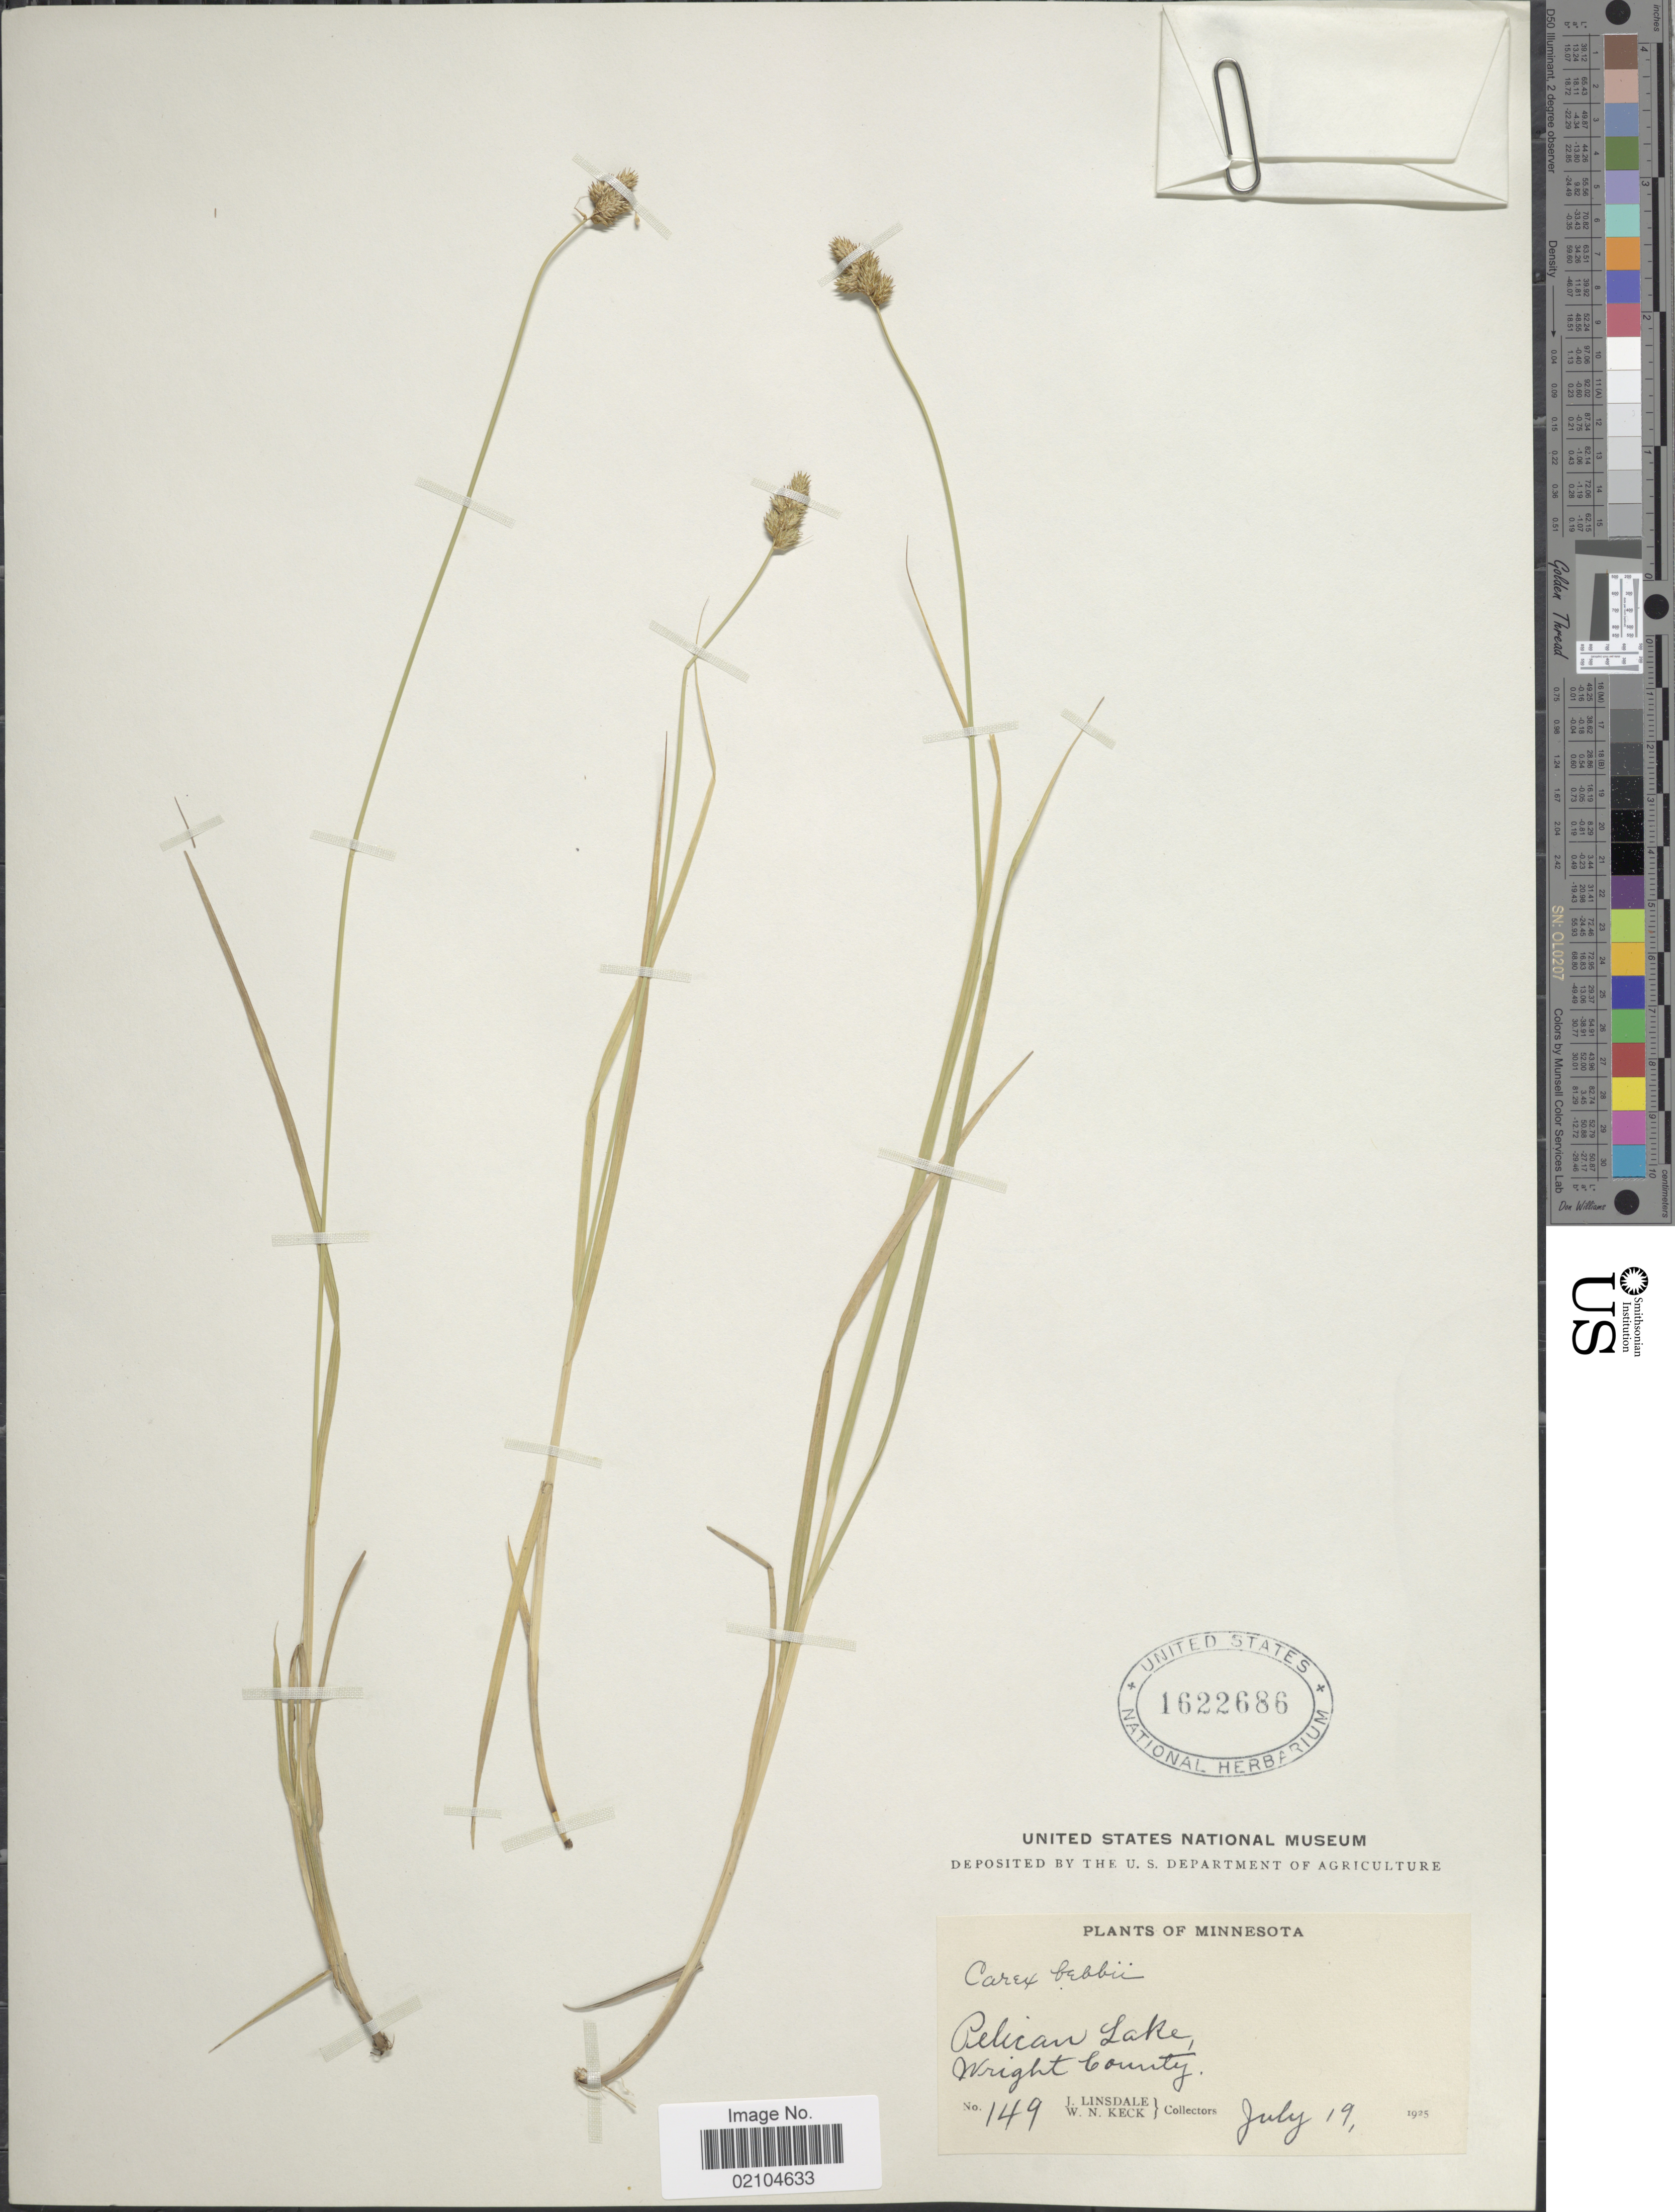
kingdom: Plantae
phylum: Tracheophyta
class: Liliopsida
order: Poales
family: Cyperaceae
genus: Carex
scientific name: Carex bebbii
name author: (L.H. Bailey) Olney ex Fernald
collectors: J. Linsdale & W. Keck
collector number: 149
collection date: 1925-07-19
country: United States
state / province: Minnesota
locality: Pelican Lake, Wright County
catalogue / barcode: US 1622686